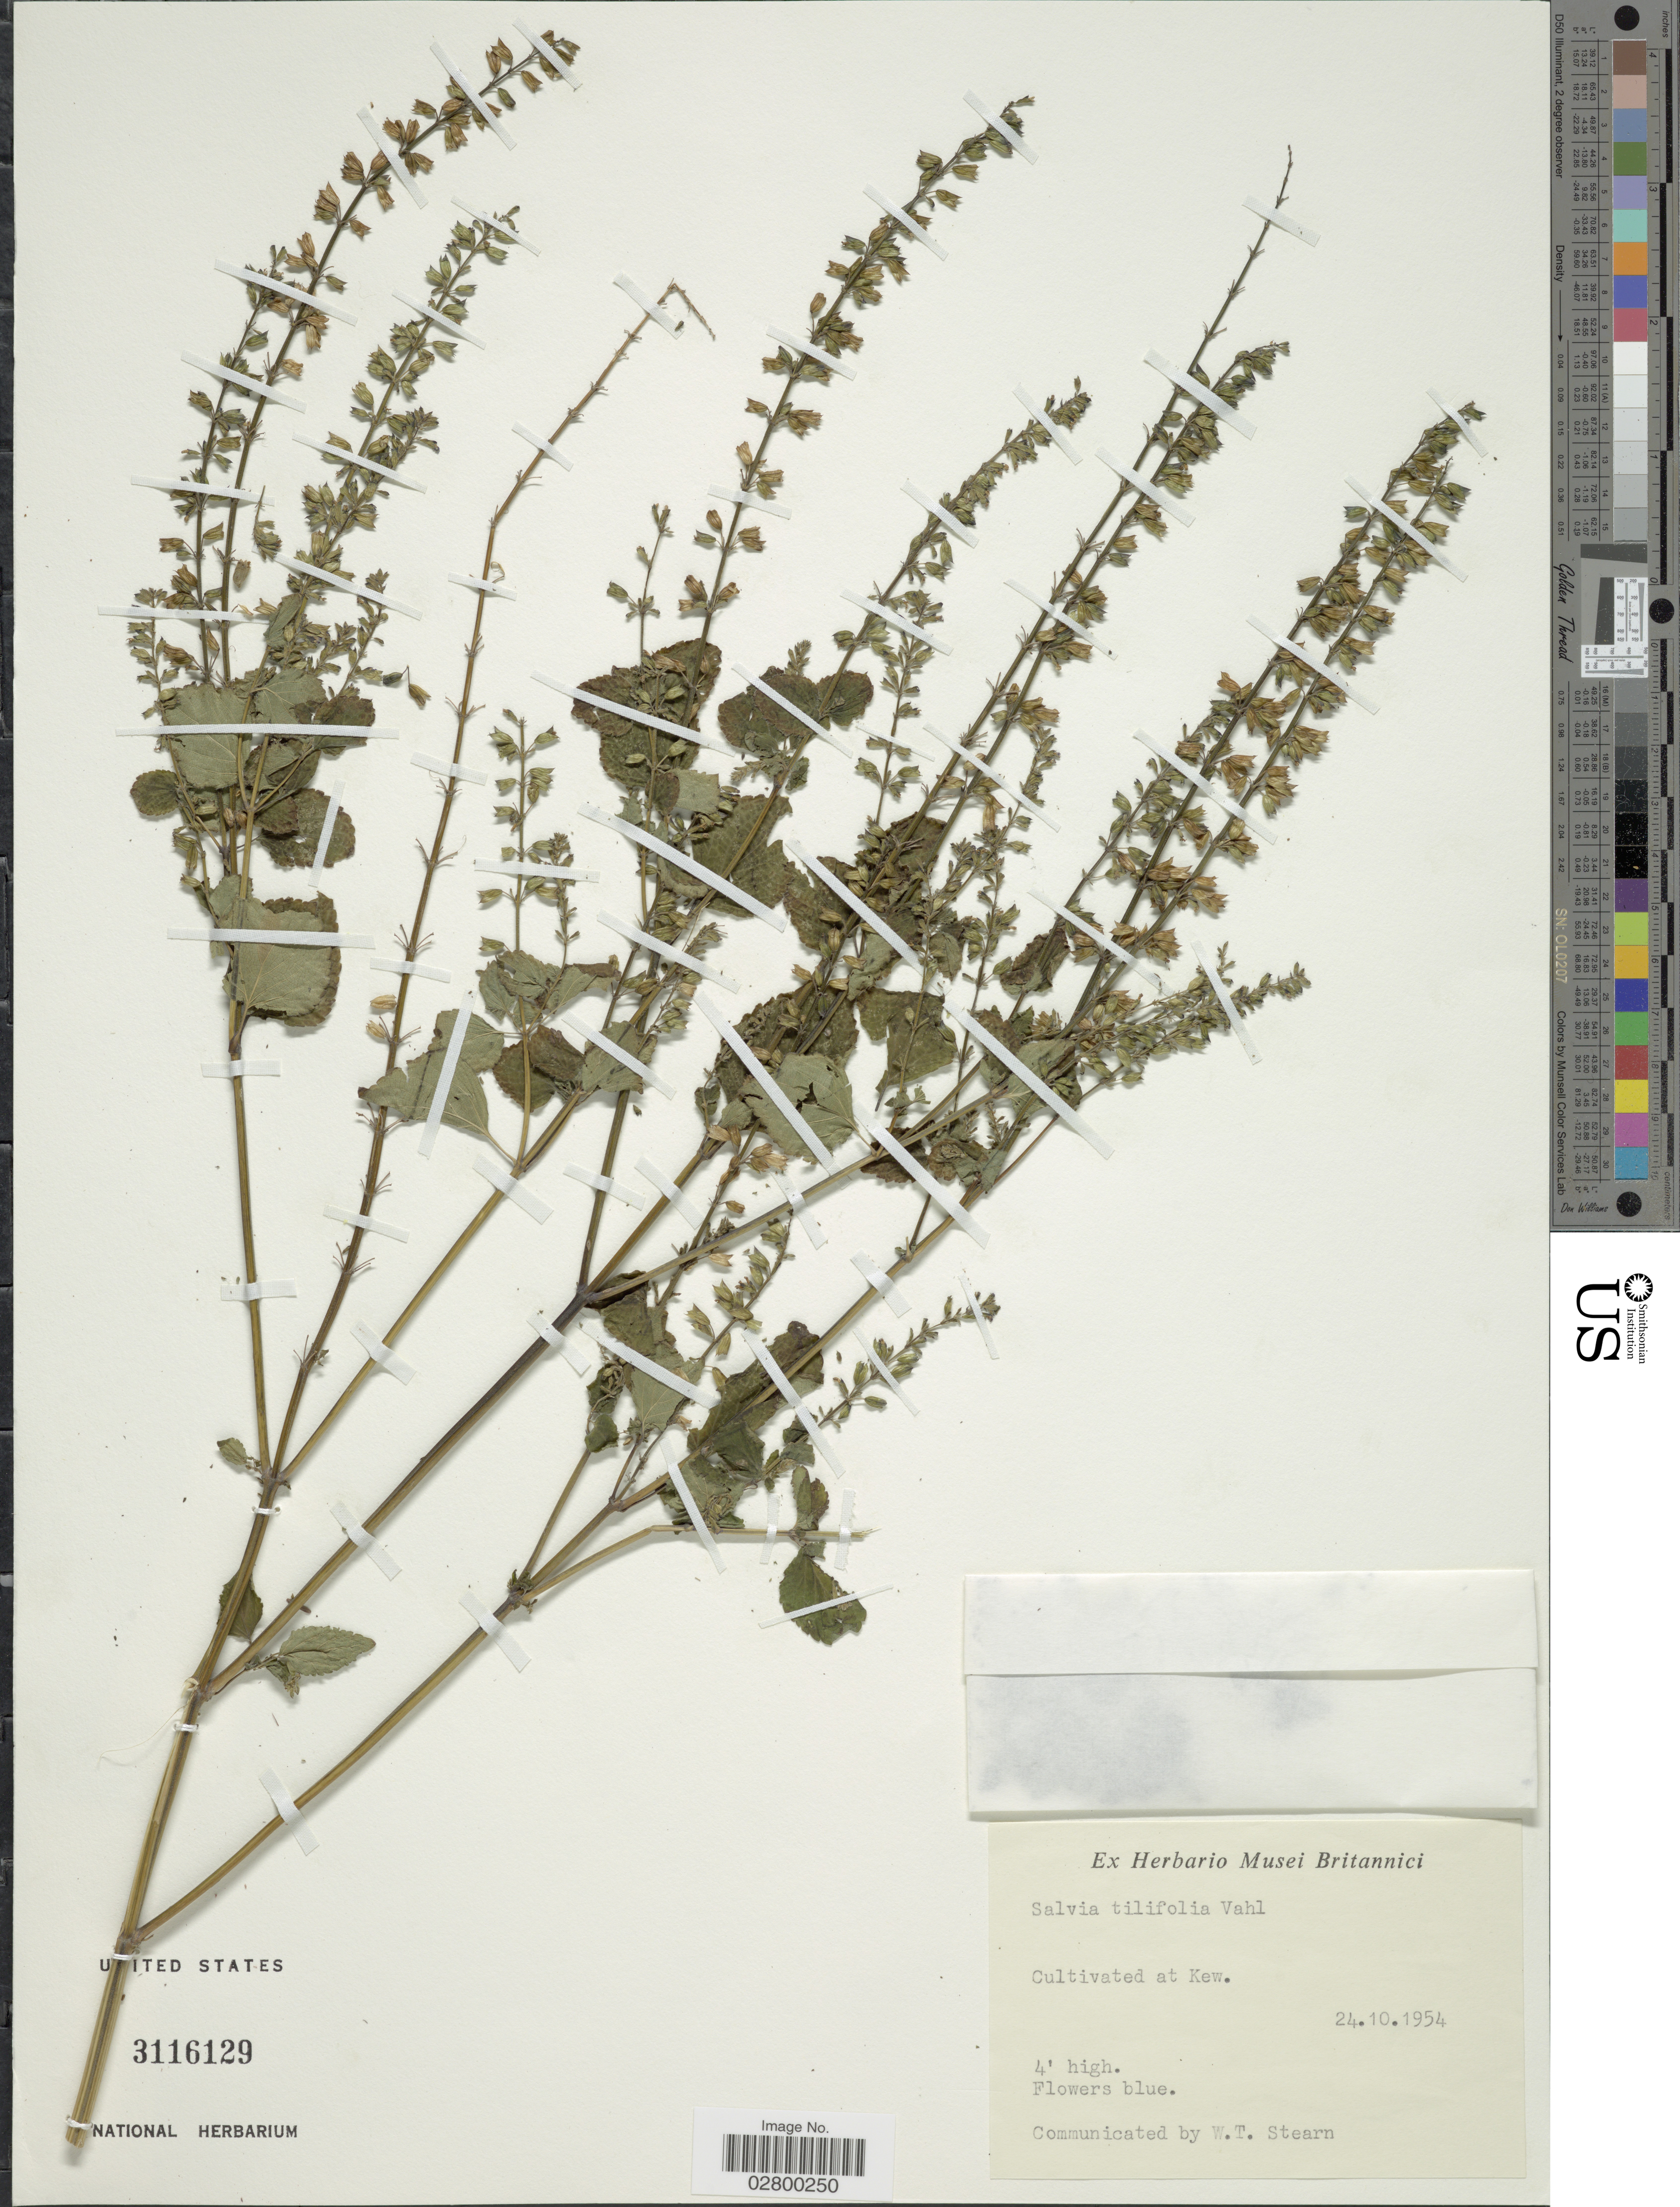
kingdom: Plantae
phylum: Tracheophyta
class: Magnoliopsida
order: Lamiales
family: Lamiaceae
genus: Salvia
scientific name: Salvia tiliifolia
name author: Vahl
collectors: ex herb. Musei Britannici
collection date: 1954-10-24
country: United Kingdom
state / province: England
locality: Cultivated at Kew.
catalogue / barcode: US 3116129